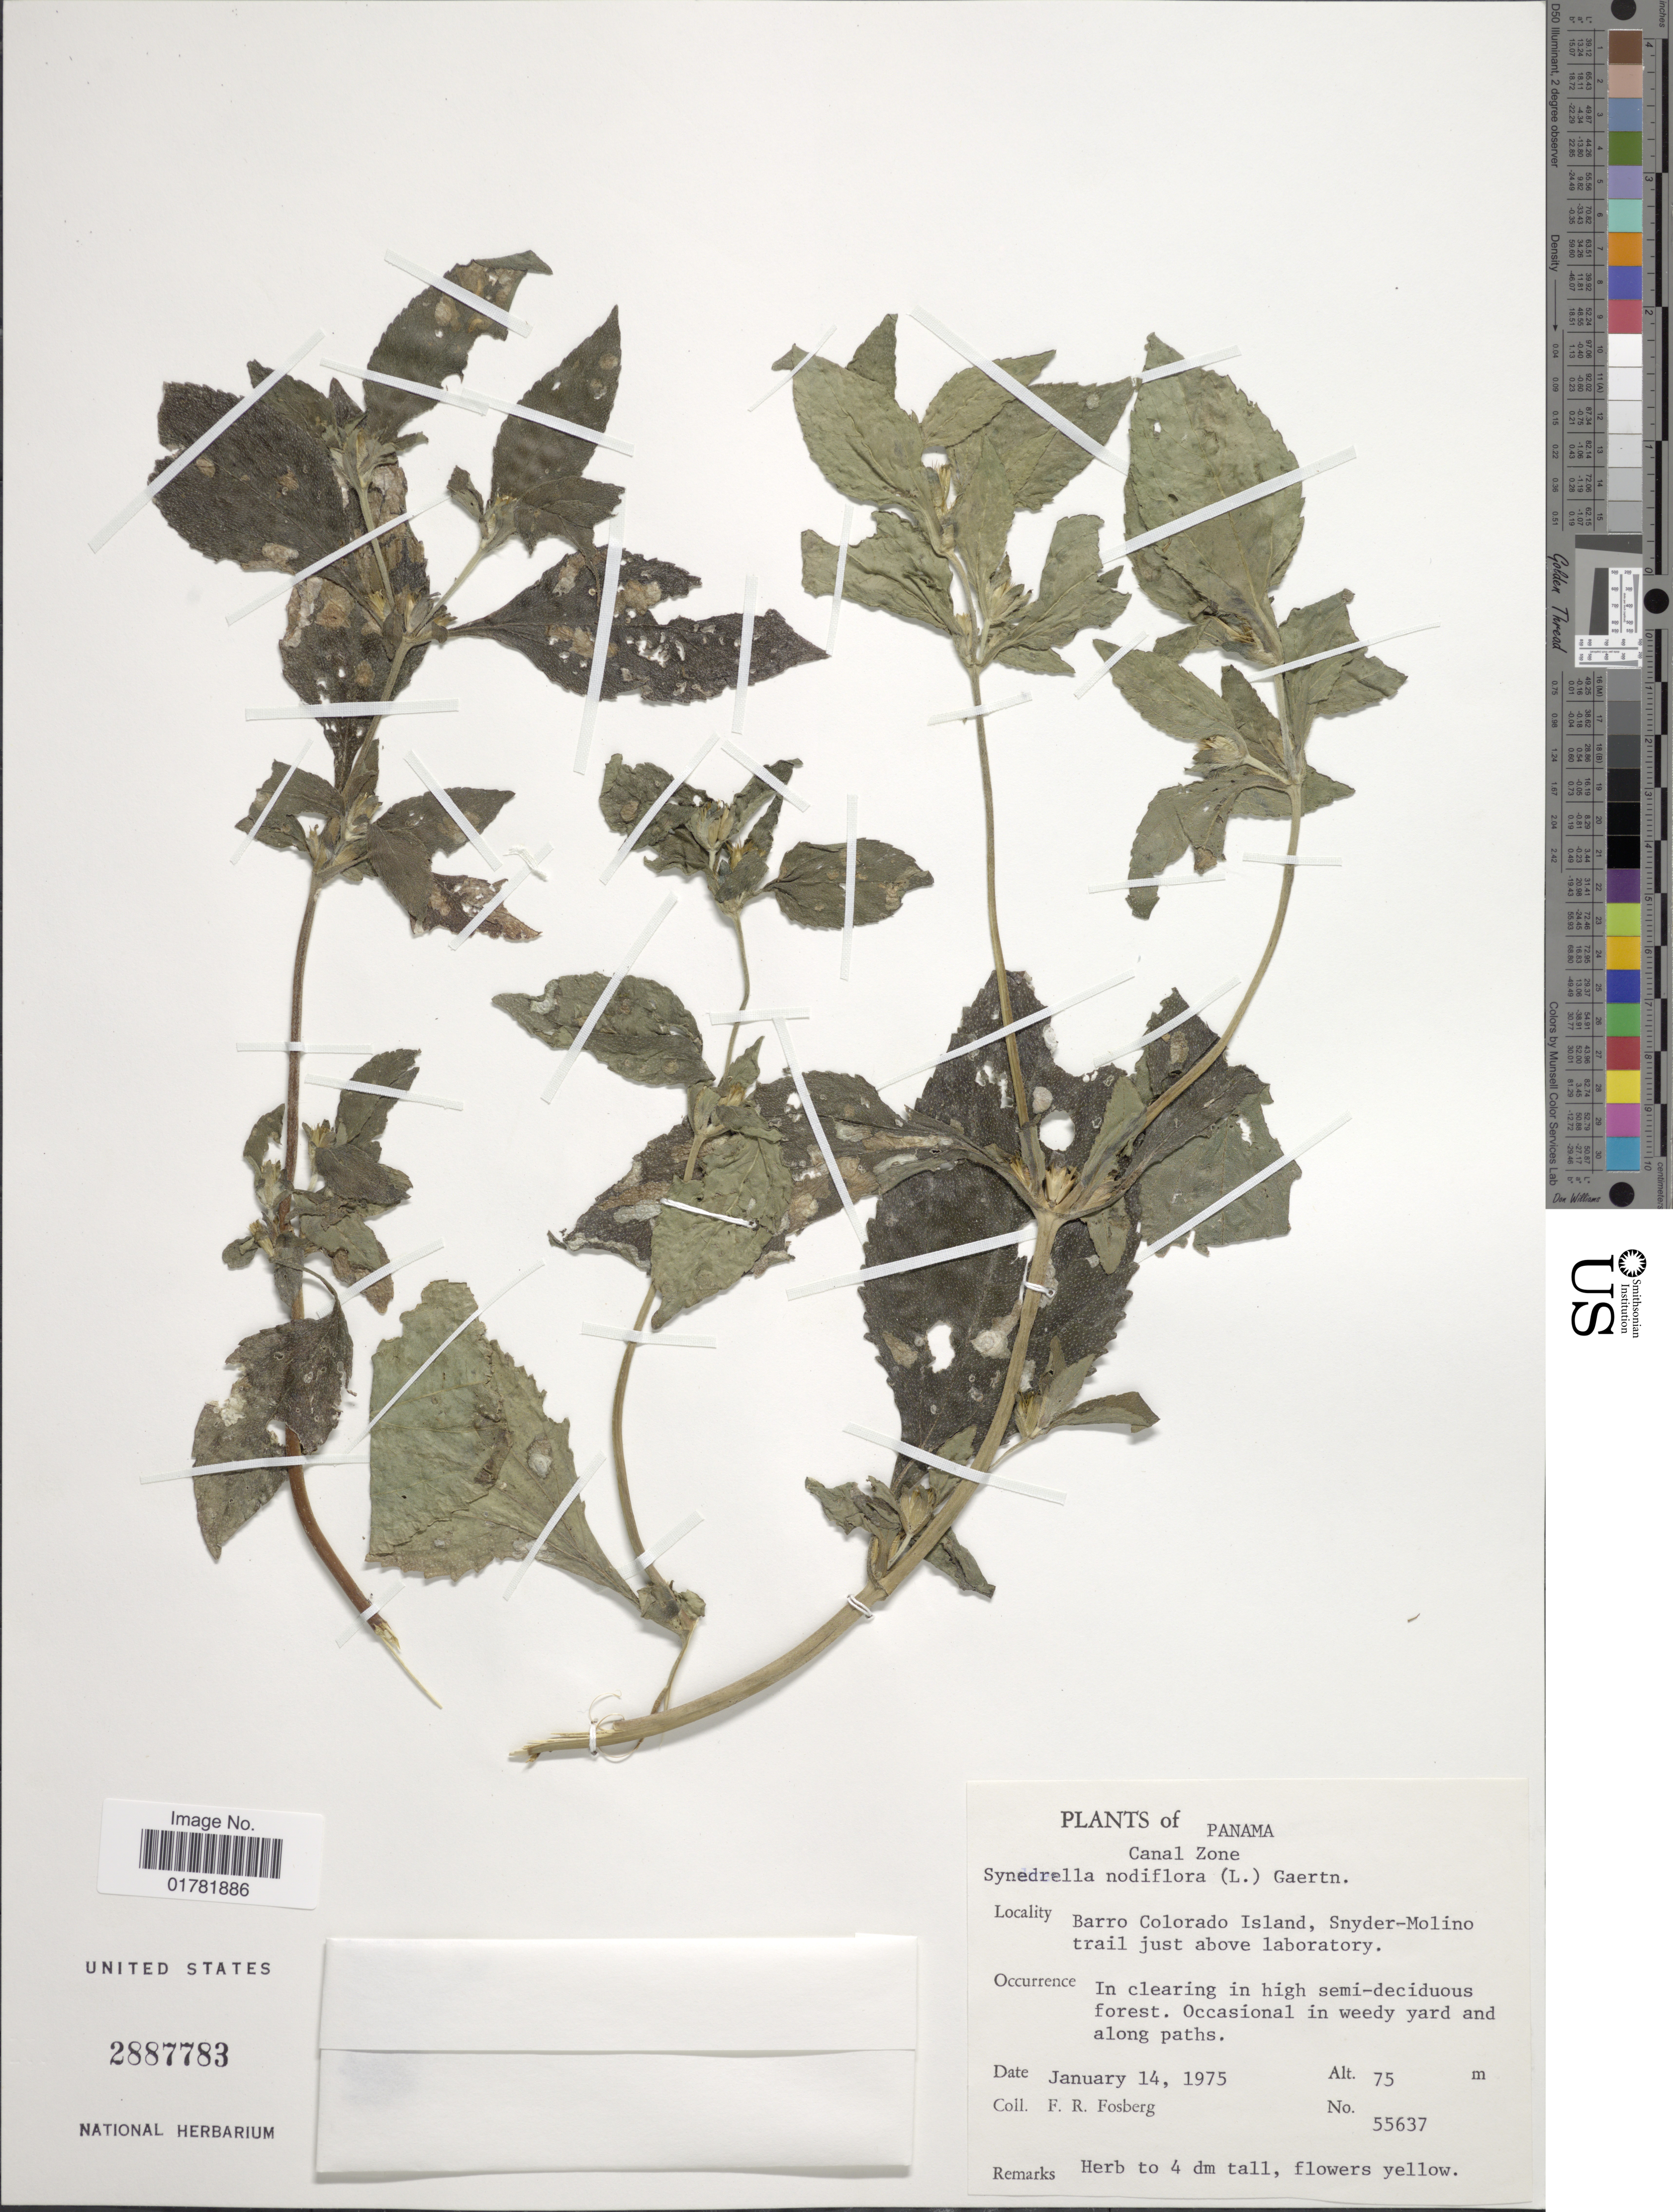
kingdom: Plantae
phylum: Tracheophyta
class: Magnoliopsida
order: Asterales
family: Asteraceae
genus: Synedrella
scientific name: Synedrella nodiflora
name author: (L.) Gaertn.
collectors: F. R. Fosberg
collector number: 55637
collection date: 1975-01-14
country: Panama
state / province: Panamá Oeste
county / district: Canal Zone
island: Barro Colorado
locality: Canal Zone, Barro Colorado Island, Snyder-Molino trail just aboe laboratory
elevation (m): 75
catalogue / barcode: US 2887783